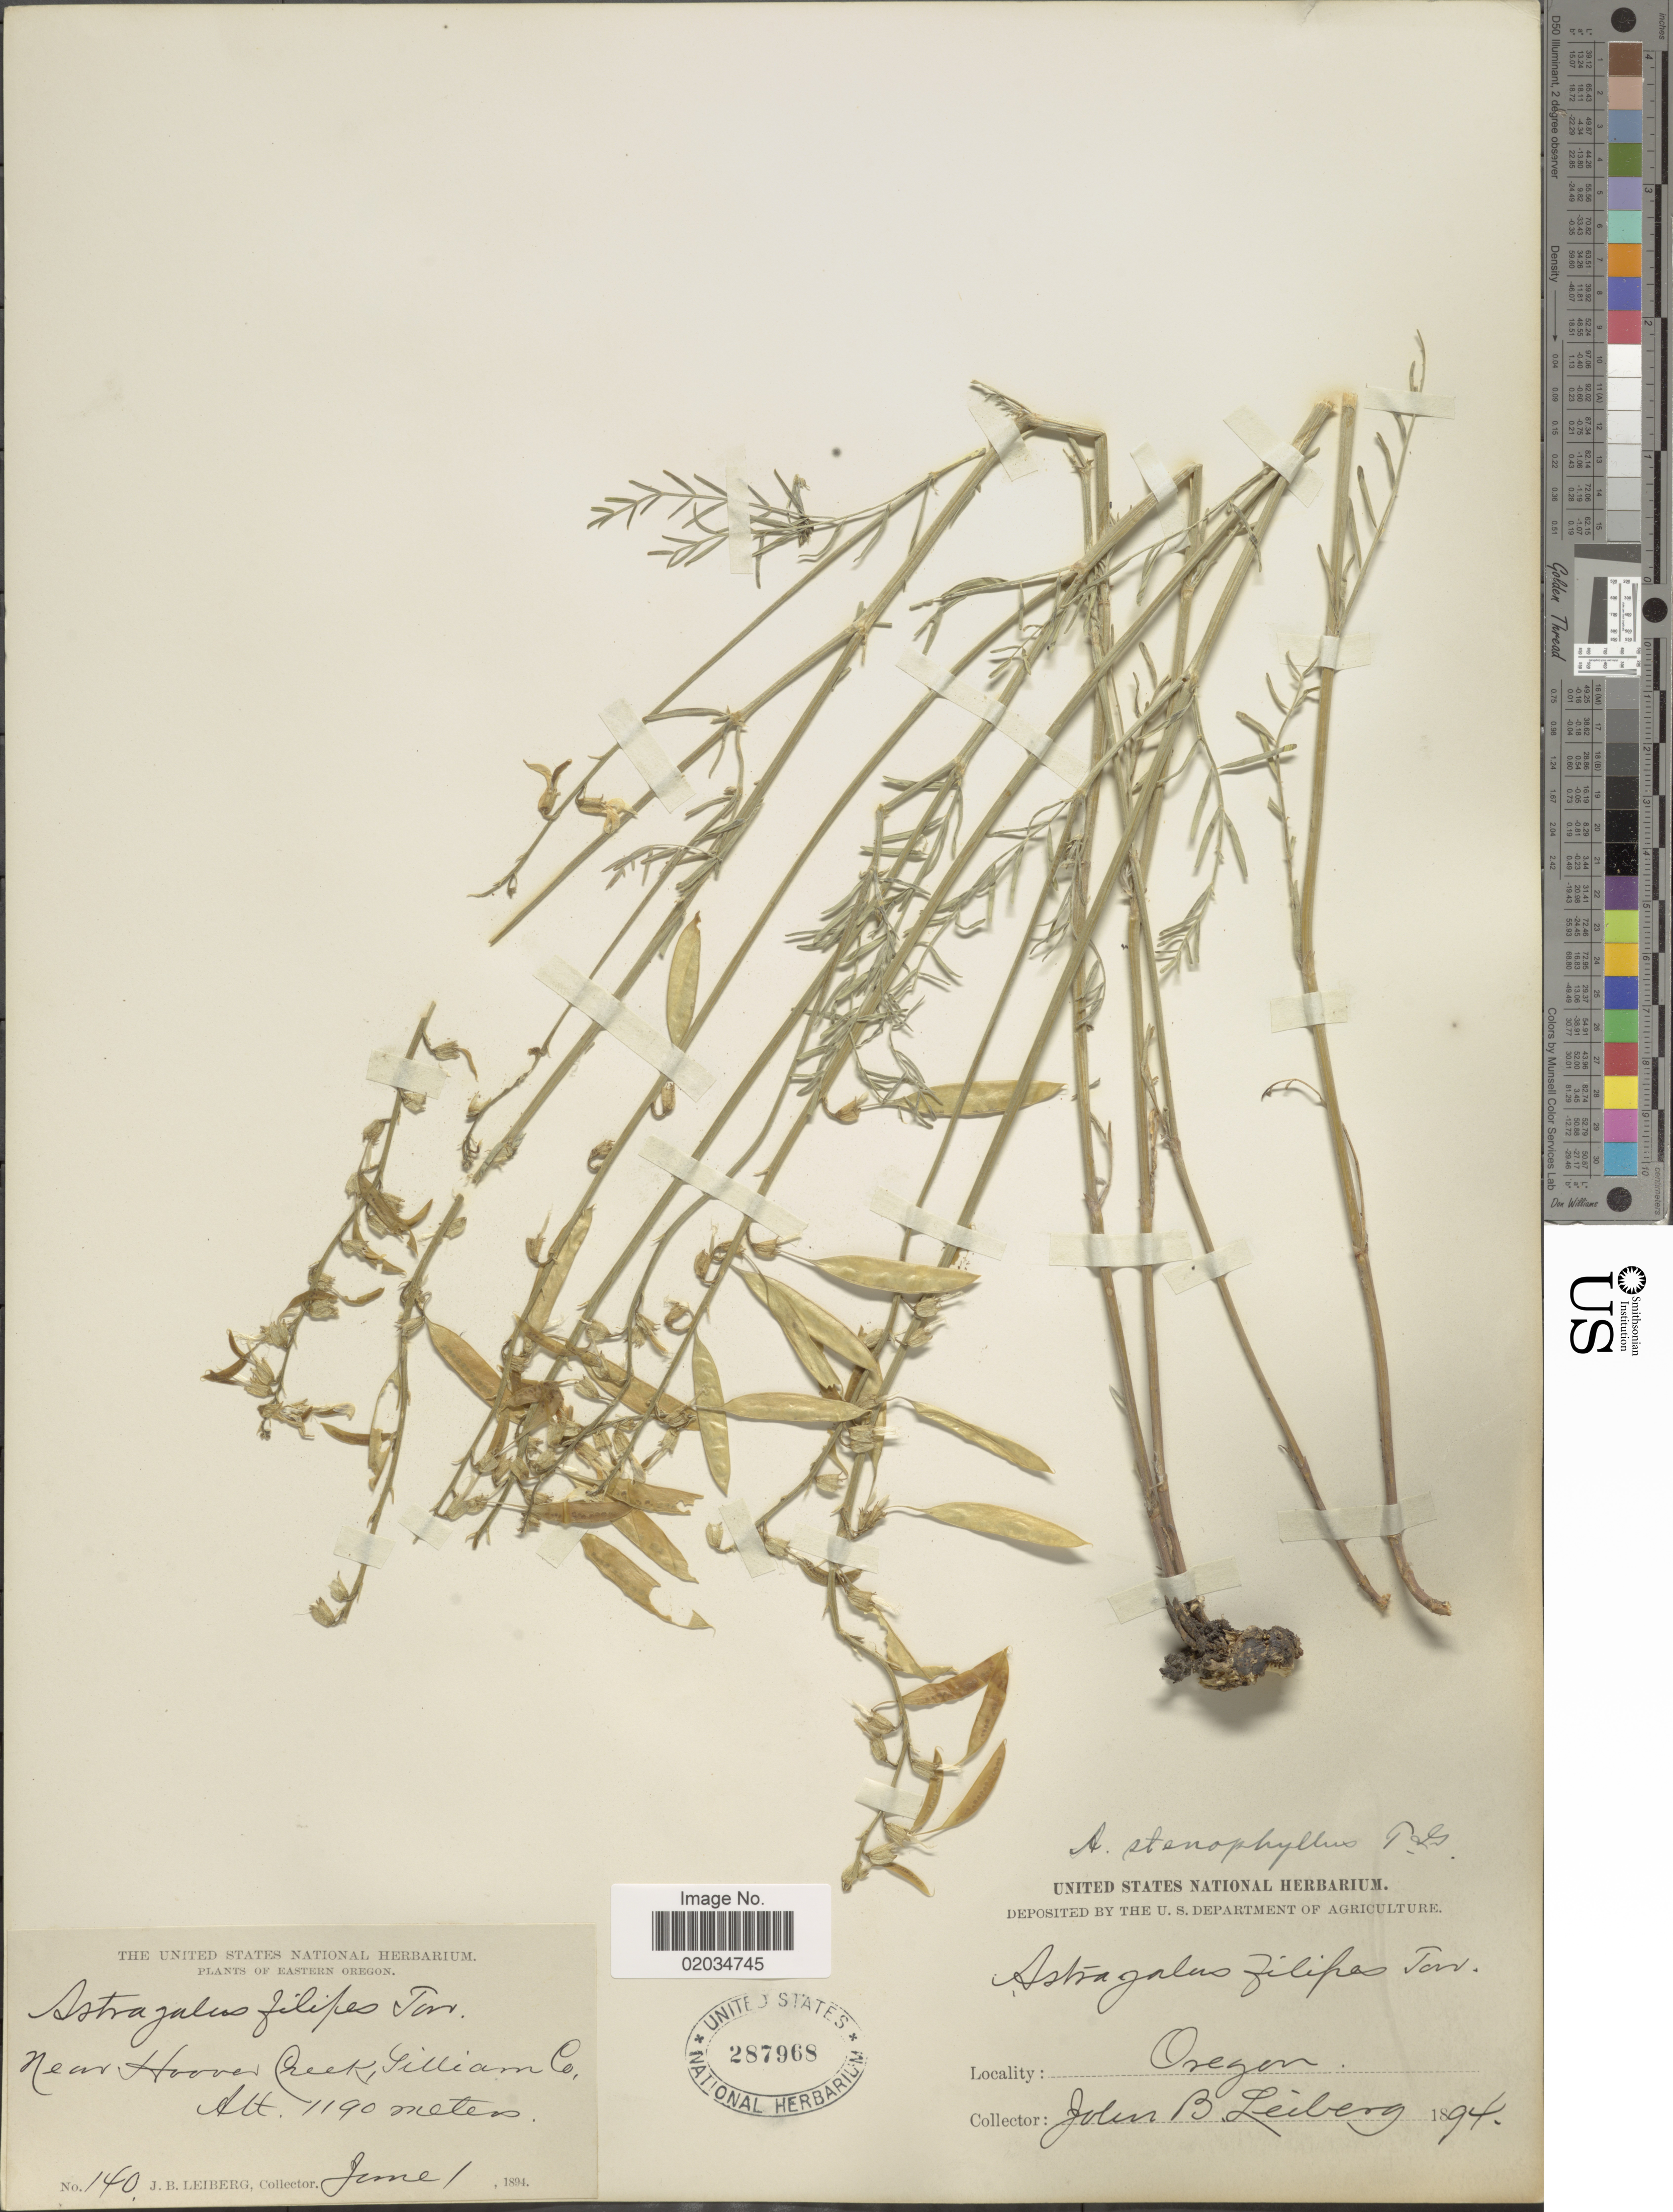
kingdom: Plantae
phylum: Tracheophyta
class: Magnoliopsida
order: Fabales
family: Fabaceae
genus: Astragalus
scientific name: Astragalus stenophyllus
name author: Torr. & A. Gray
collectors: J. Leiberg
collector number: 140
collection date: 1894-06-01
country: United States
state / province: Oregon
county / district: Gilliam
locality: Eastern Oregon. Near Hoover Creek, Gilliam Co.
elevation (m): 1190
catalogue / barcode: US 287968